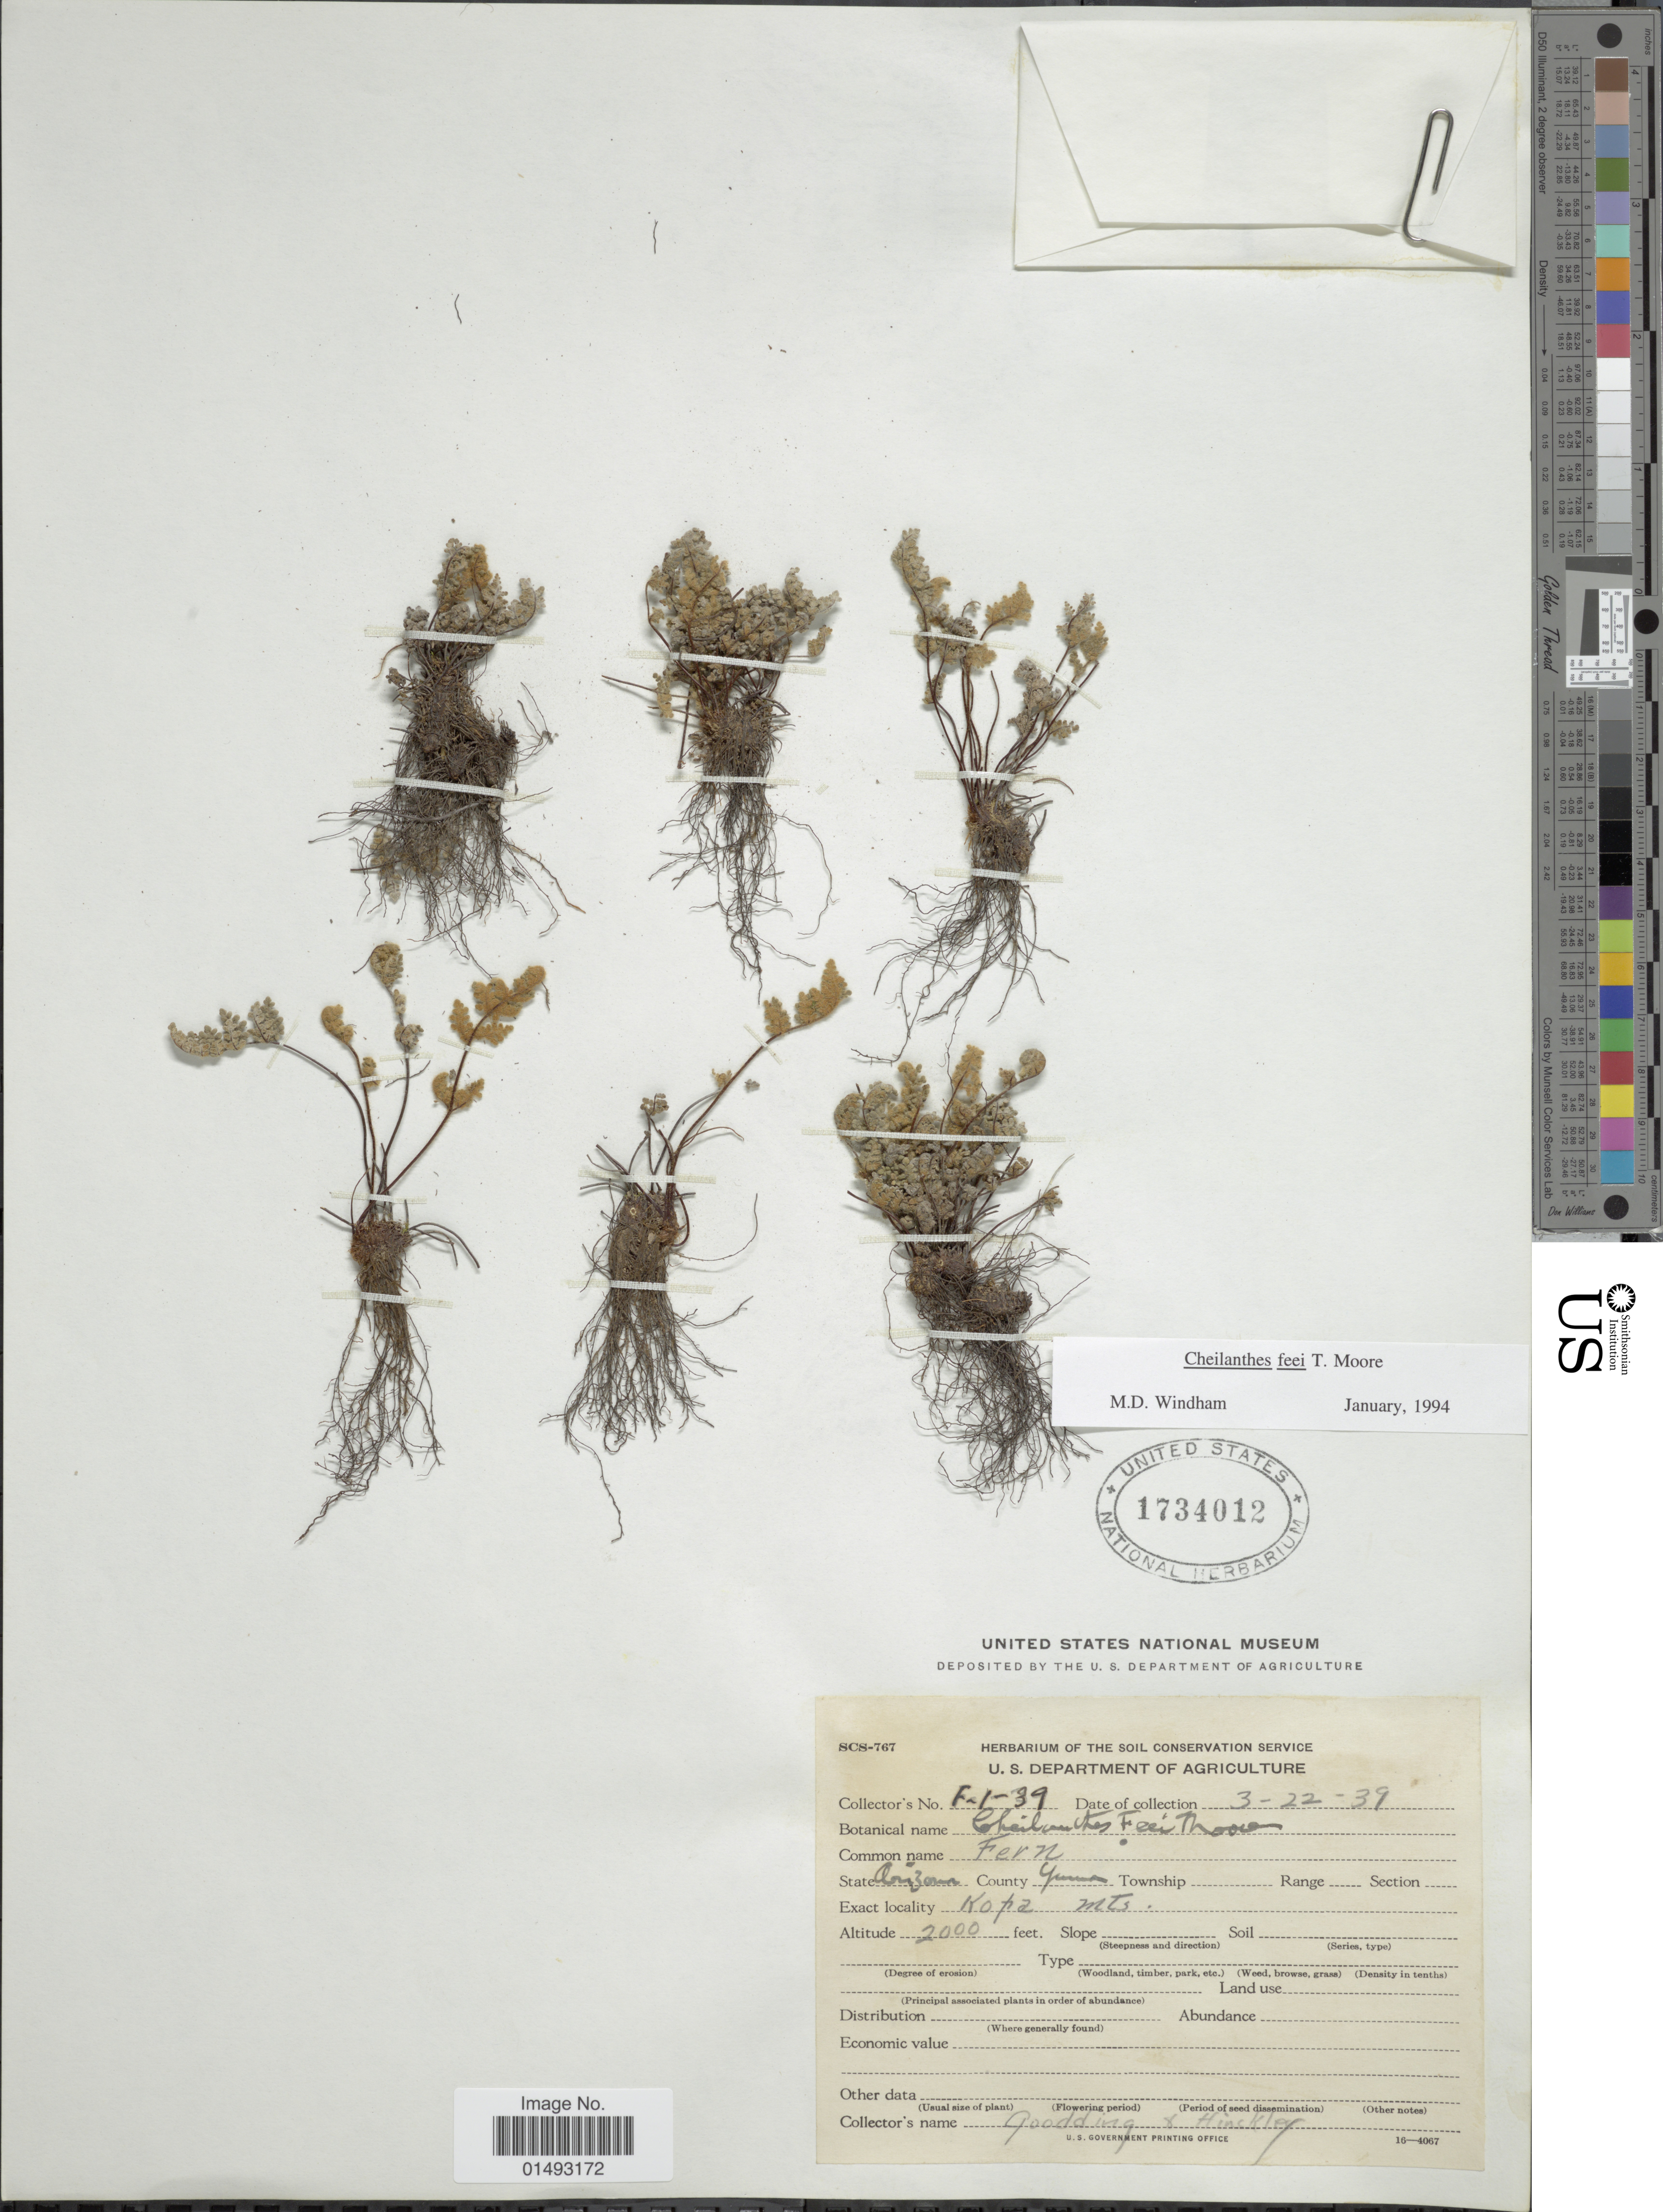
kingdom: Plantae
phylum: Tracheophyta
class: Polypodiopsida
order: Polypodiales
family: Pteridaceae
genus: Myriopteris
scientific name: Myriopteris gracilis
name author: Fée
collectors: Goodding & Hinckley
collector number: F-1-39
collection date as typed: Transcribed d/m/y: 22/3/39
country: United States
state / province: Arizona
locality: County Yuma, Kopa Mts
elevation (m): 610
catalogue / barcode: US 1734012